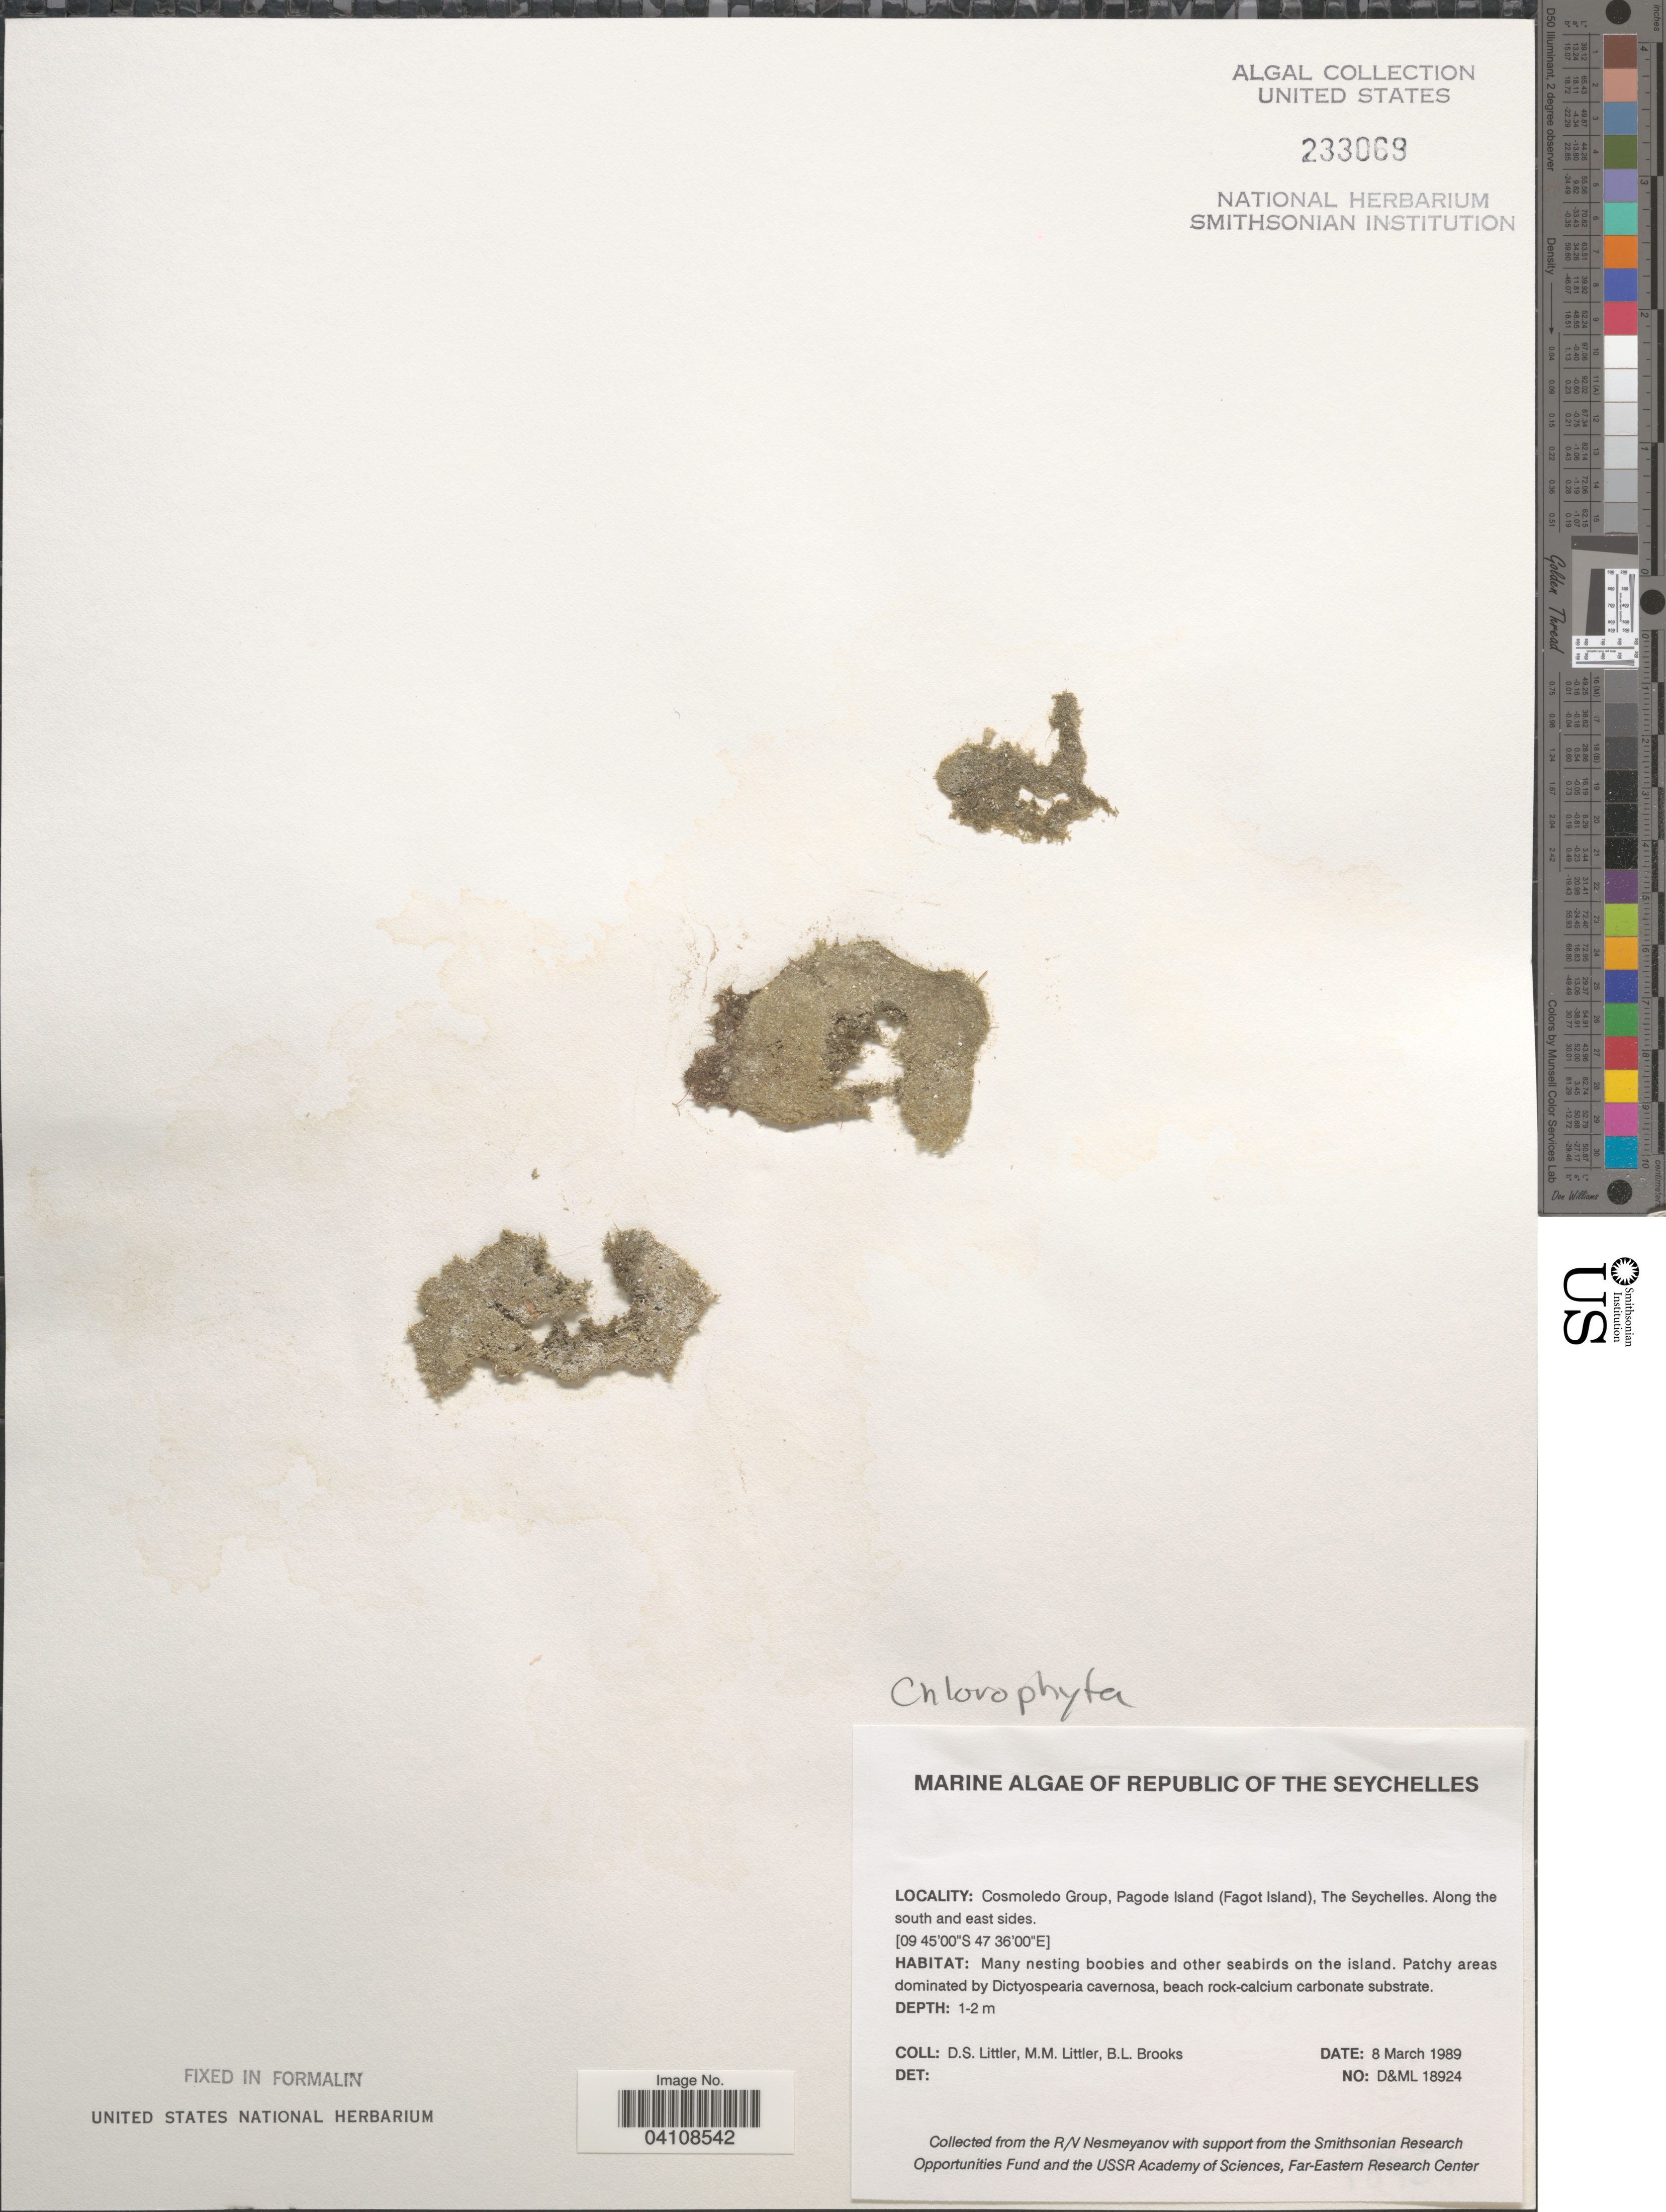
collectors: D. S. Littler & B. Brooks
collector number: D&ML18924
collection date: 1989-03-08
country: Seychelles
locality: Republic of The Seychelles. Cosmoledo Group, Pagode Island (Fagot Island). Along the south and east sides.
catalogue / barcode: US 233069